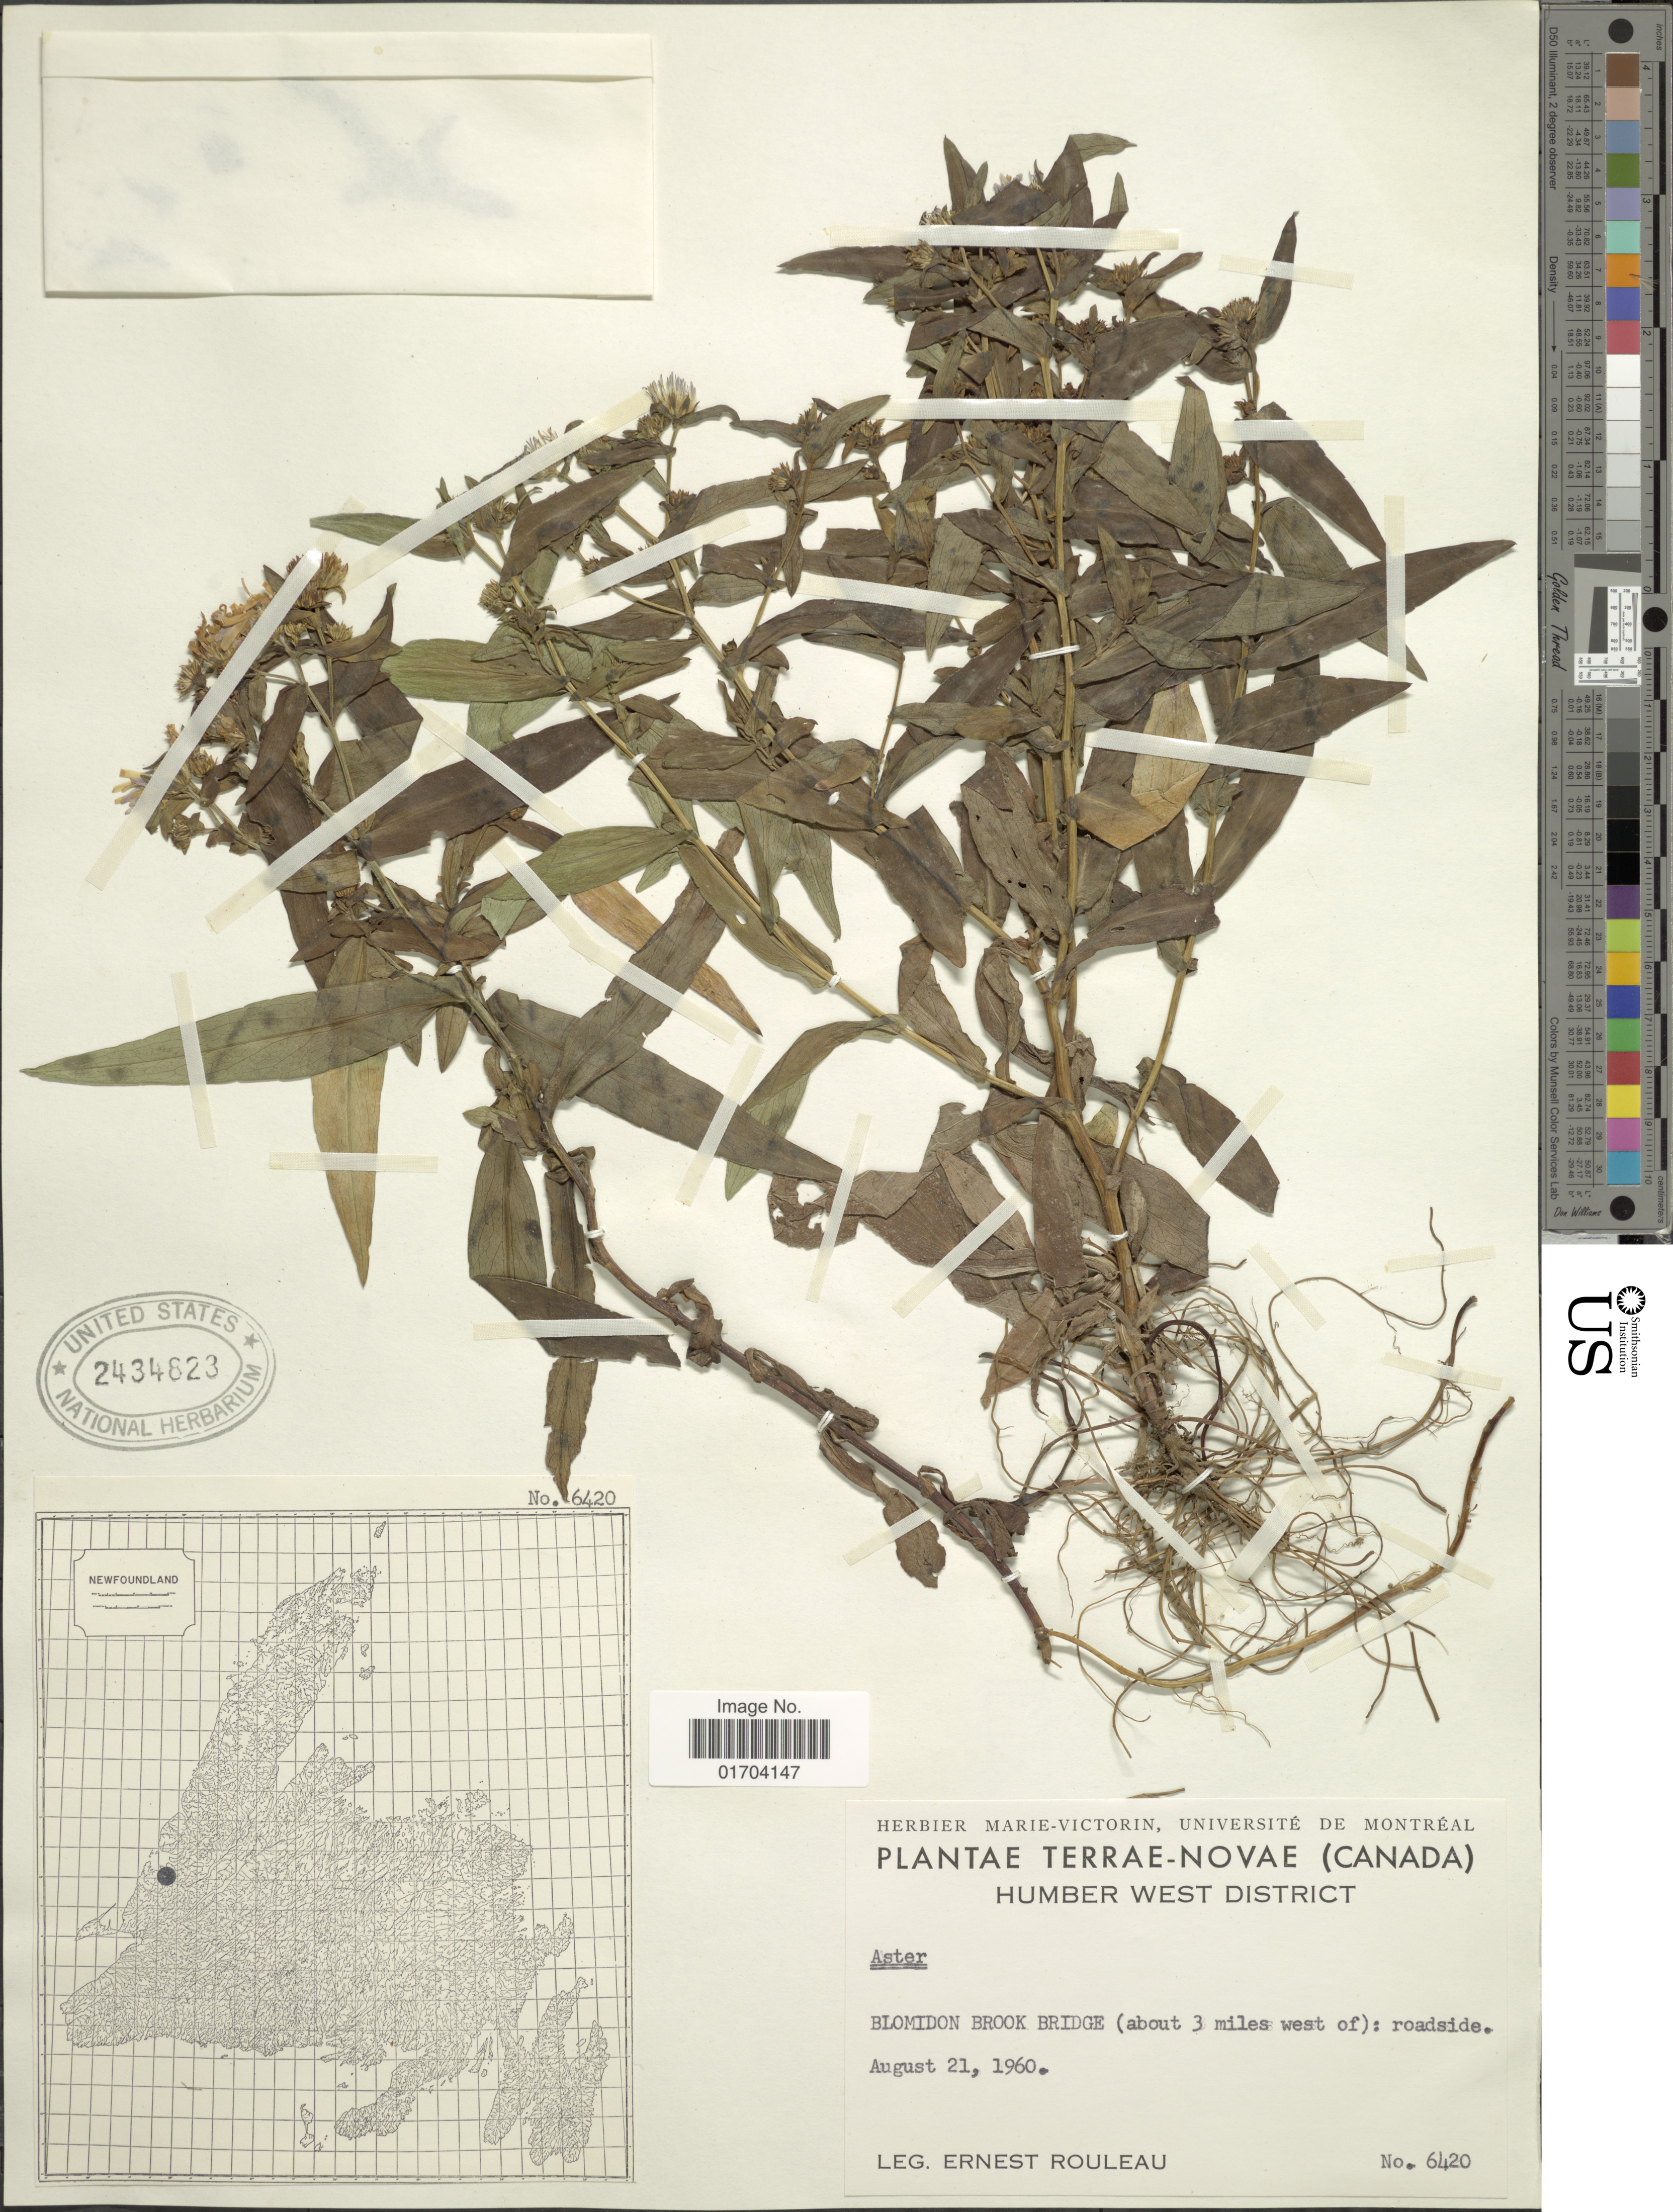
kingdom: Plantae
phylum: Tracheophyta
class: Magnoliopsida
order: Asterales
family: Asteraceae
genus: Symphyotrichum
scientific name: Symphyotrichum sp.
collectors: E. Rouleau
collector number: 6420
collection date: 1960-08-21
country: Canada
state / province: Newfoundland and Labrador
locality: Terrae-Novae, Humber West District, Blomidon Brook Bridge (about 3 miles west of): roadside.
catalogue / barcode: US 2434823